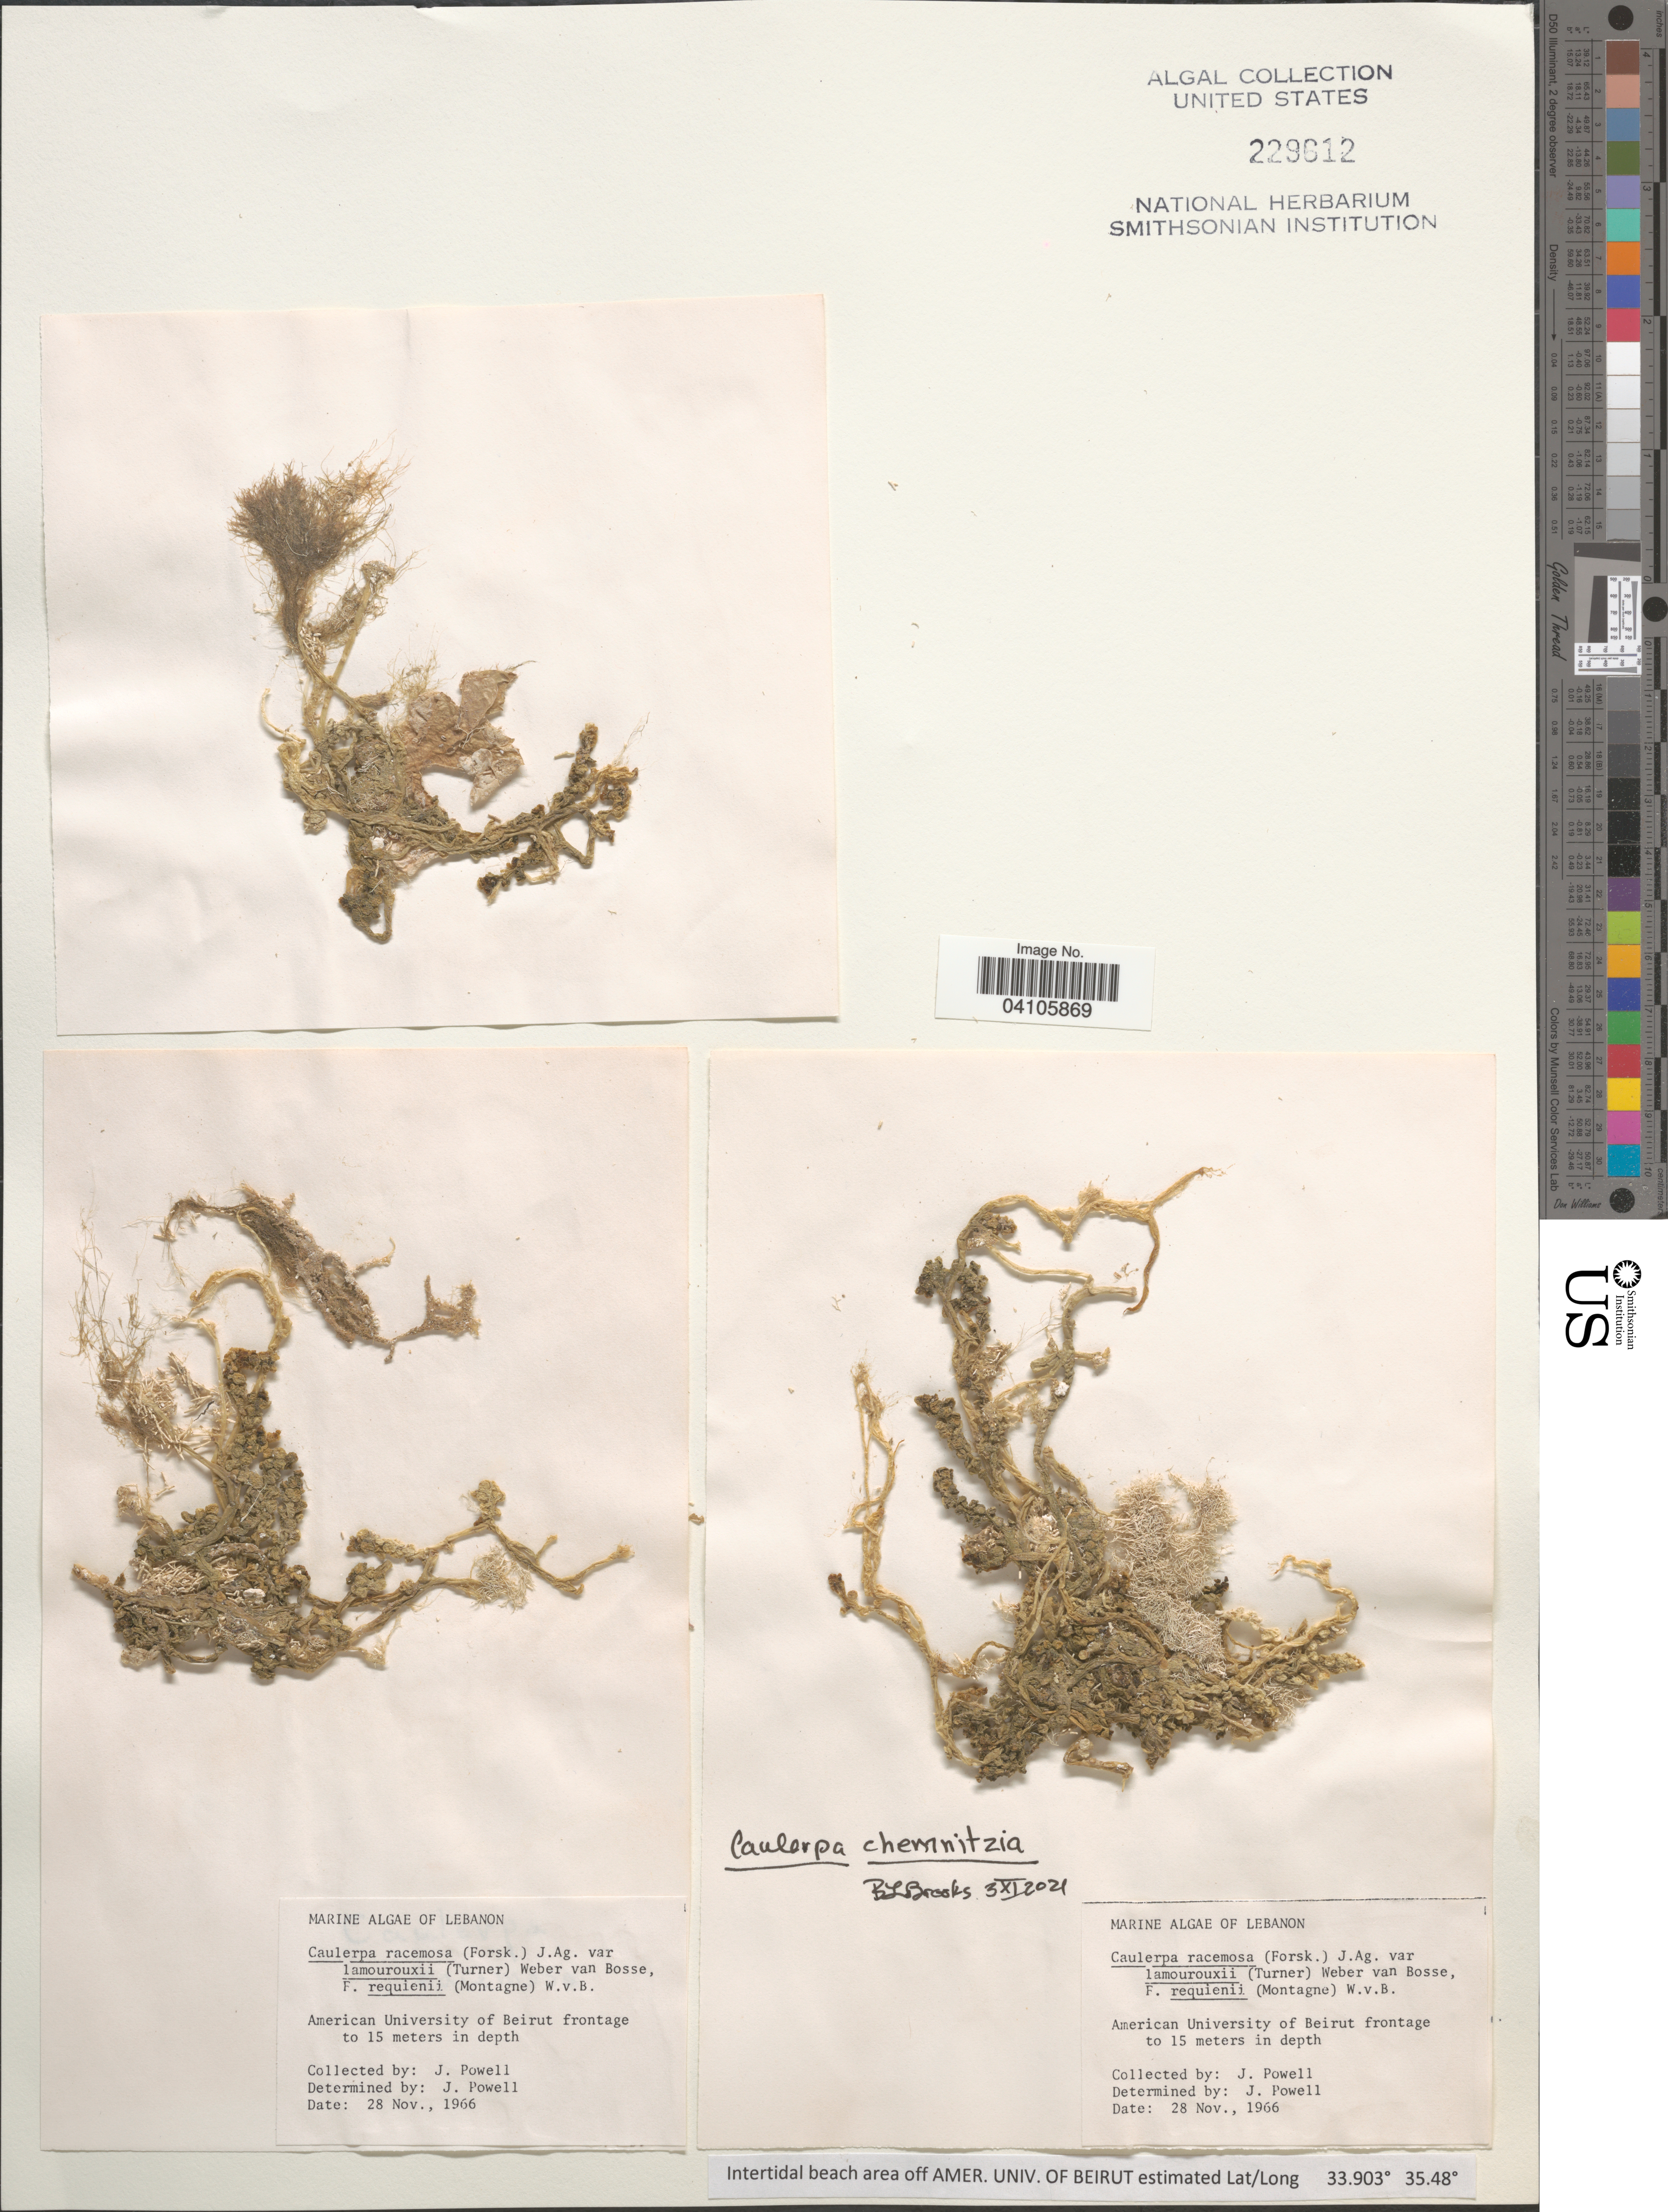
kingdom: Plantae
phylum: Chlorophyta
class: Ulvophyceae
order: Bryopsidales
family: Caulerpaceae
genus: Caulerpa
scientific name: Caulerpa chemnitzia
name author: (Esper) J.V.Lamouroux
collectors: J. Powell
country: Lebanon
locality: American University of Beirut frontage to 15 meters in depth.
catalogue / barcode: US 229612